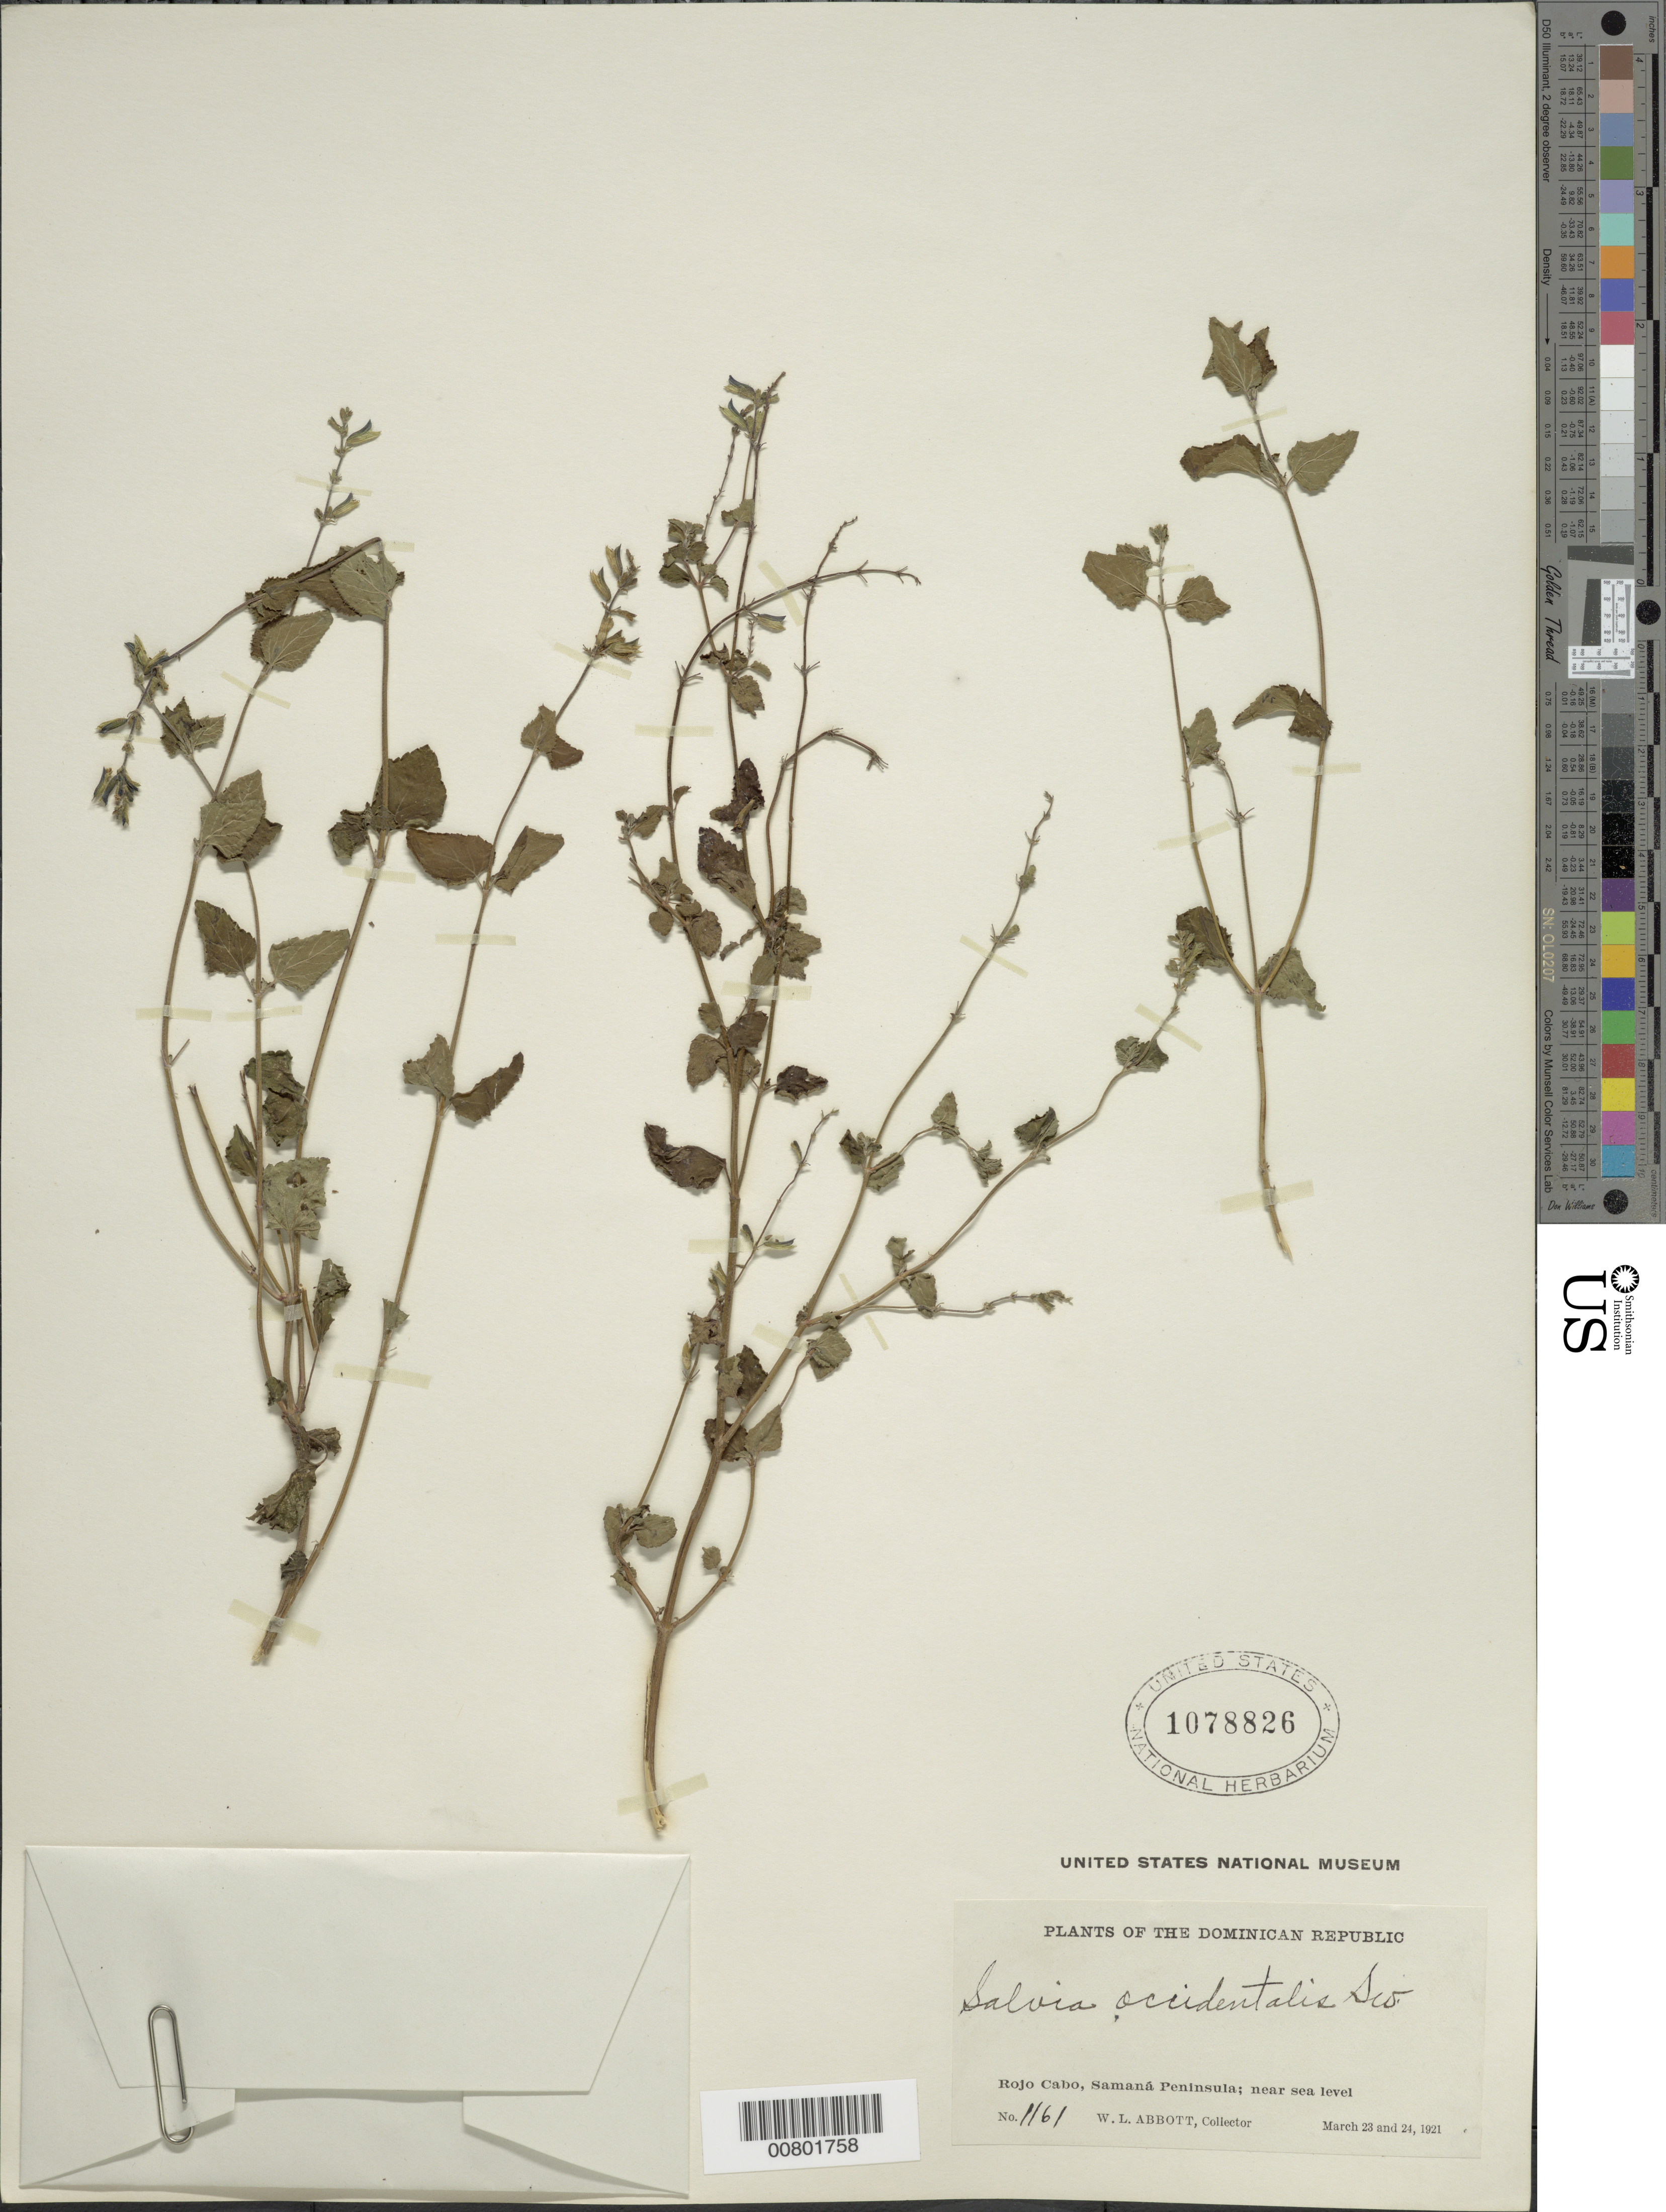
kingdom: Plantae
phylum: Tracheophyta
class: Magnoliopsida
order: Lamiales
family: Lamiaceae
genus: Salvia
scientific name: Salvia occidentalis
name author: Sw.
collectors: W. L. Abbott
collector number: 1161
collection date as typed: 23 Mar 1921 and 24 Mar 1921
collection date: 1921-03-23,1921-03-24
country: Dominican Republic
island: Hispaniola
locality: Rojo Cabo, Samaná Peninsula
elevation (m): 0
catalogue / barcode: US 1078826